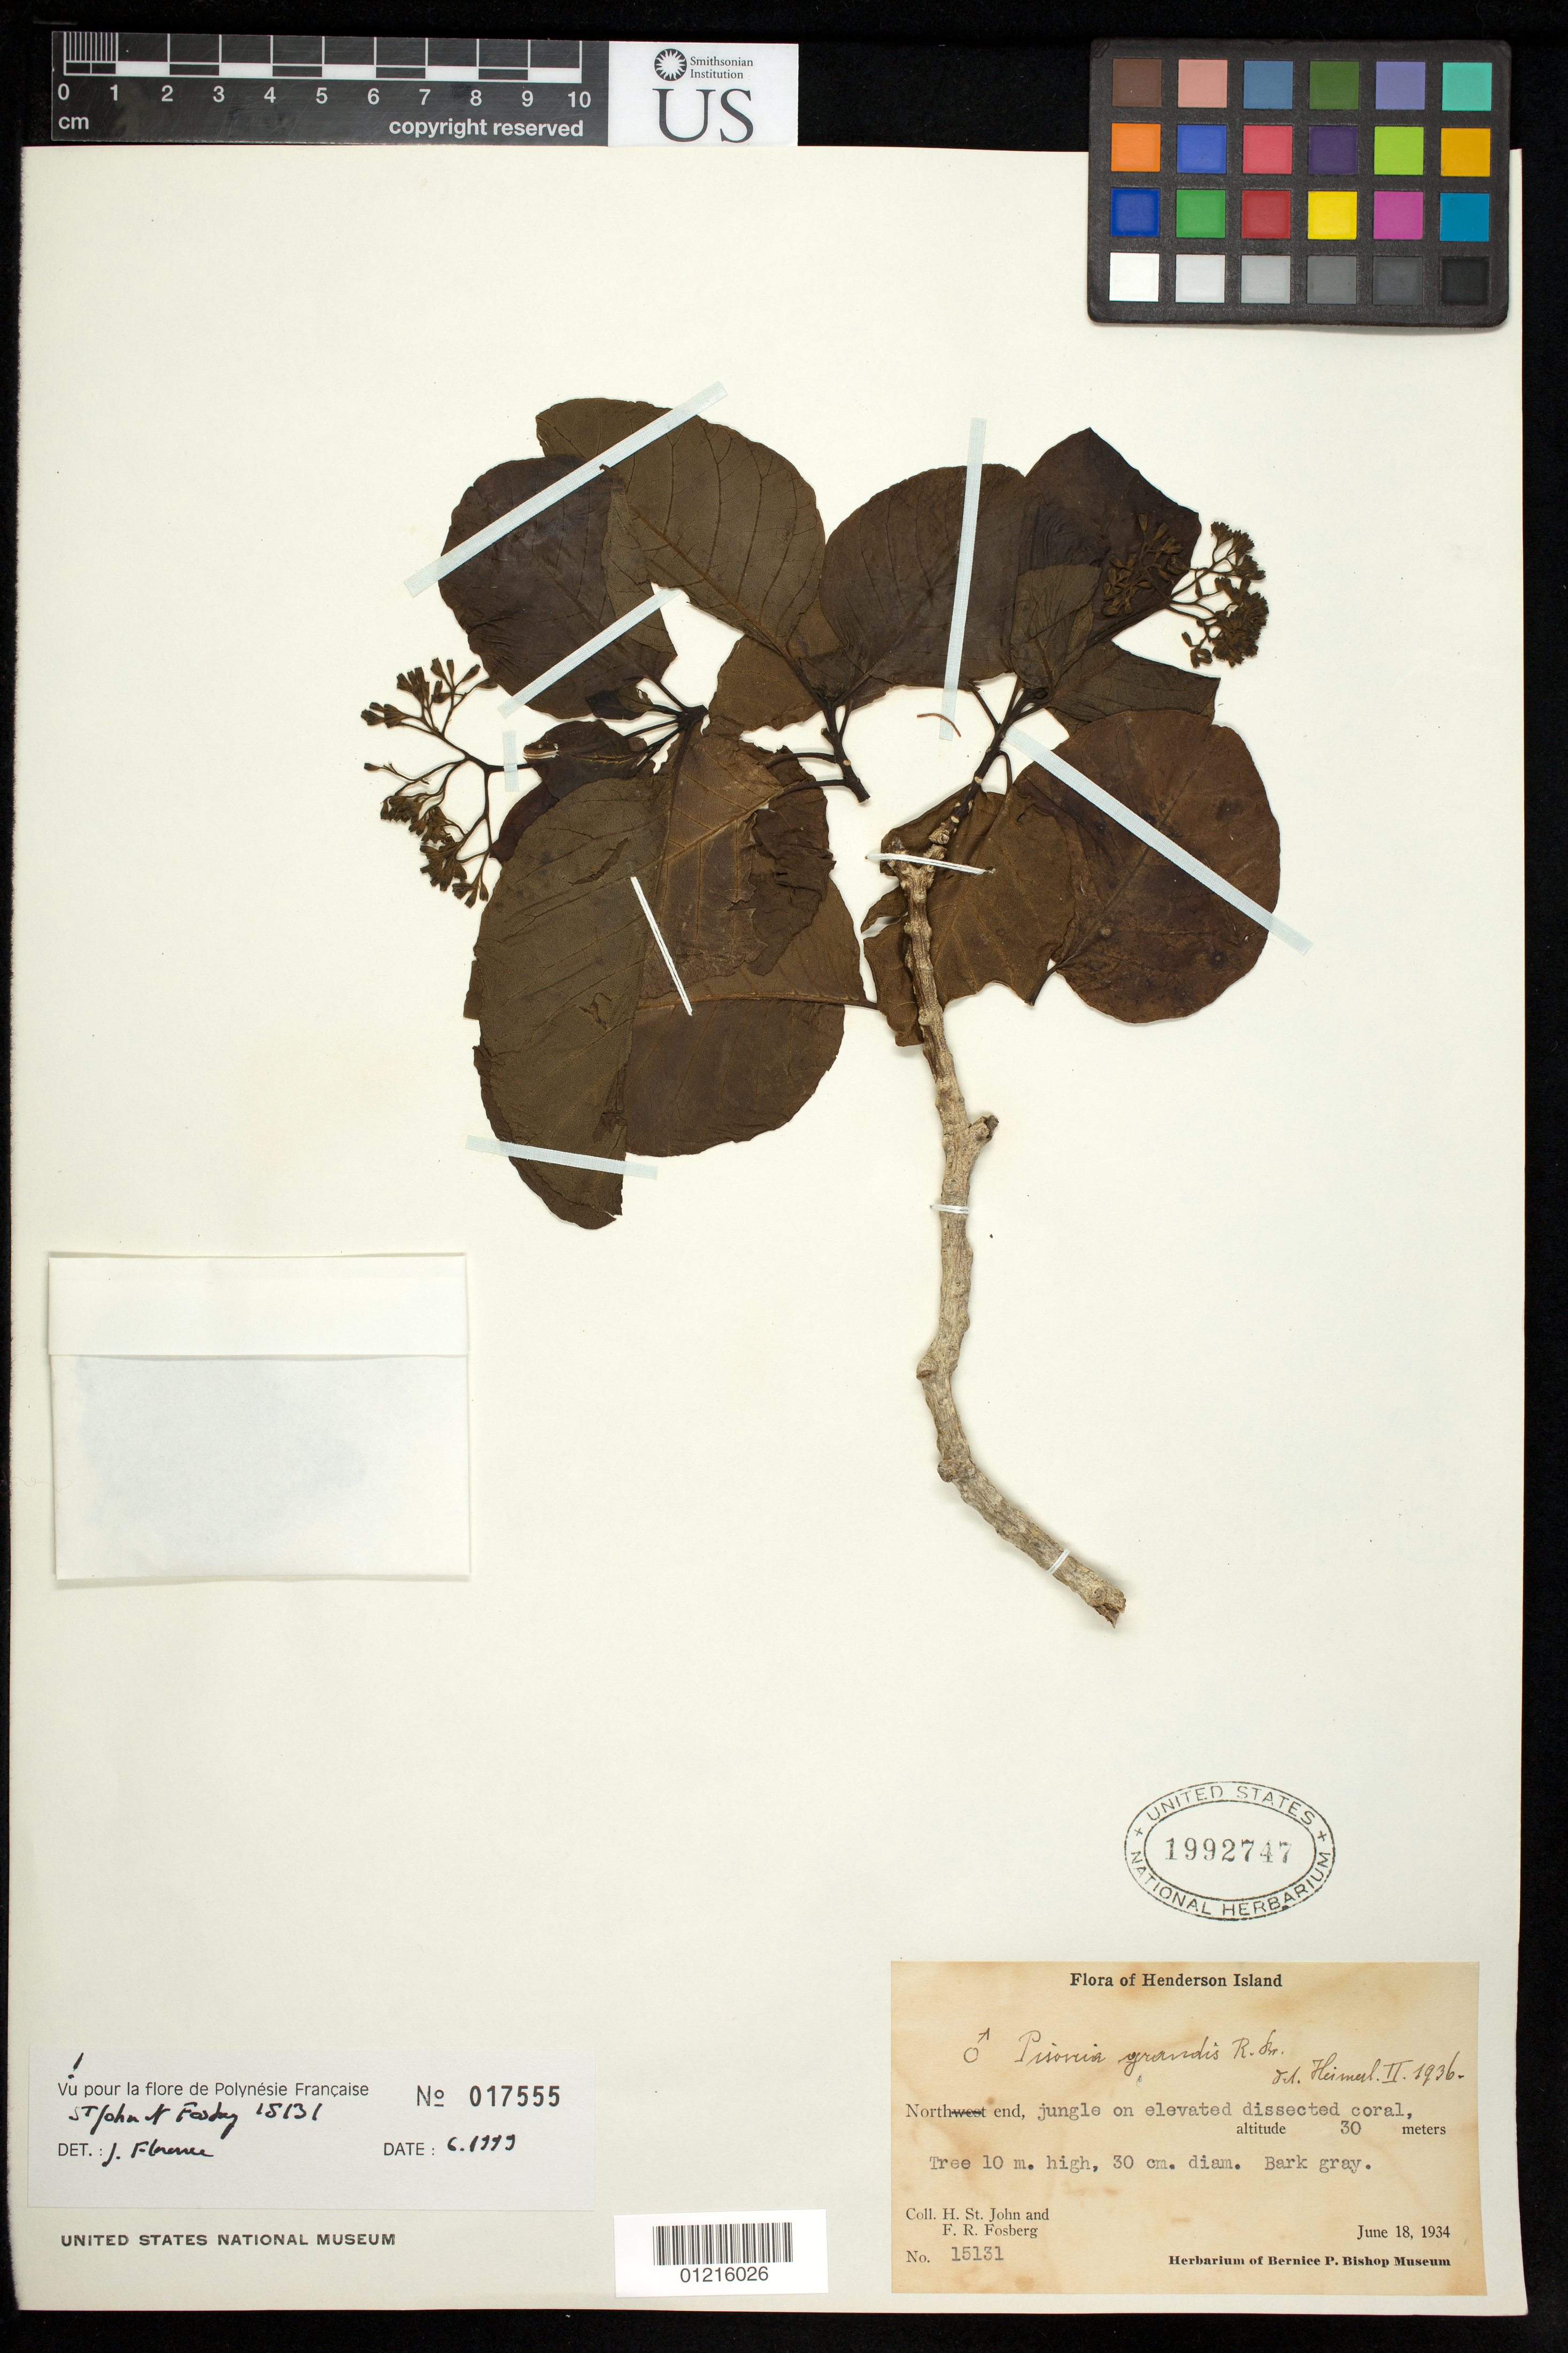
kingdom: Plantae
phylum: Tracheophyta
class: Magnoliopsida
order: Caryophyllales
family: Nyctaginaceae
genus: Pisonia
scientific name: Pisonia grandis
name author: R. Br.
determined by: Florence, J.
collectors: H. St. John & F. R. Fosberg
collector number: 15131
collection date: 1934-06-18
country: Pitcairn Islands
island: Pitcairn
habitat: Jungle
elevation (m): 30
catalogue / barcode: US 1992747